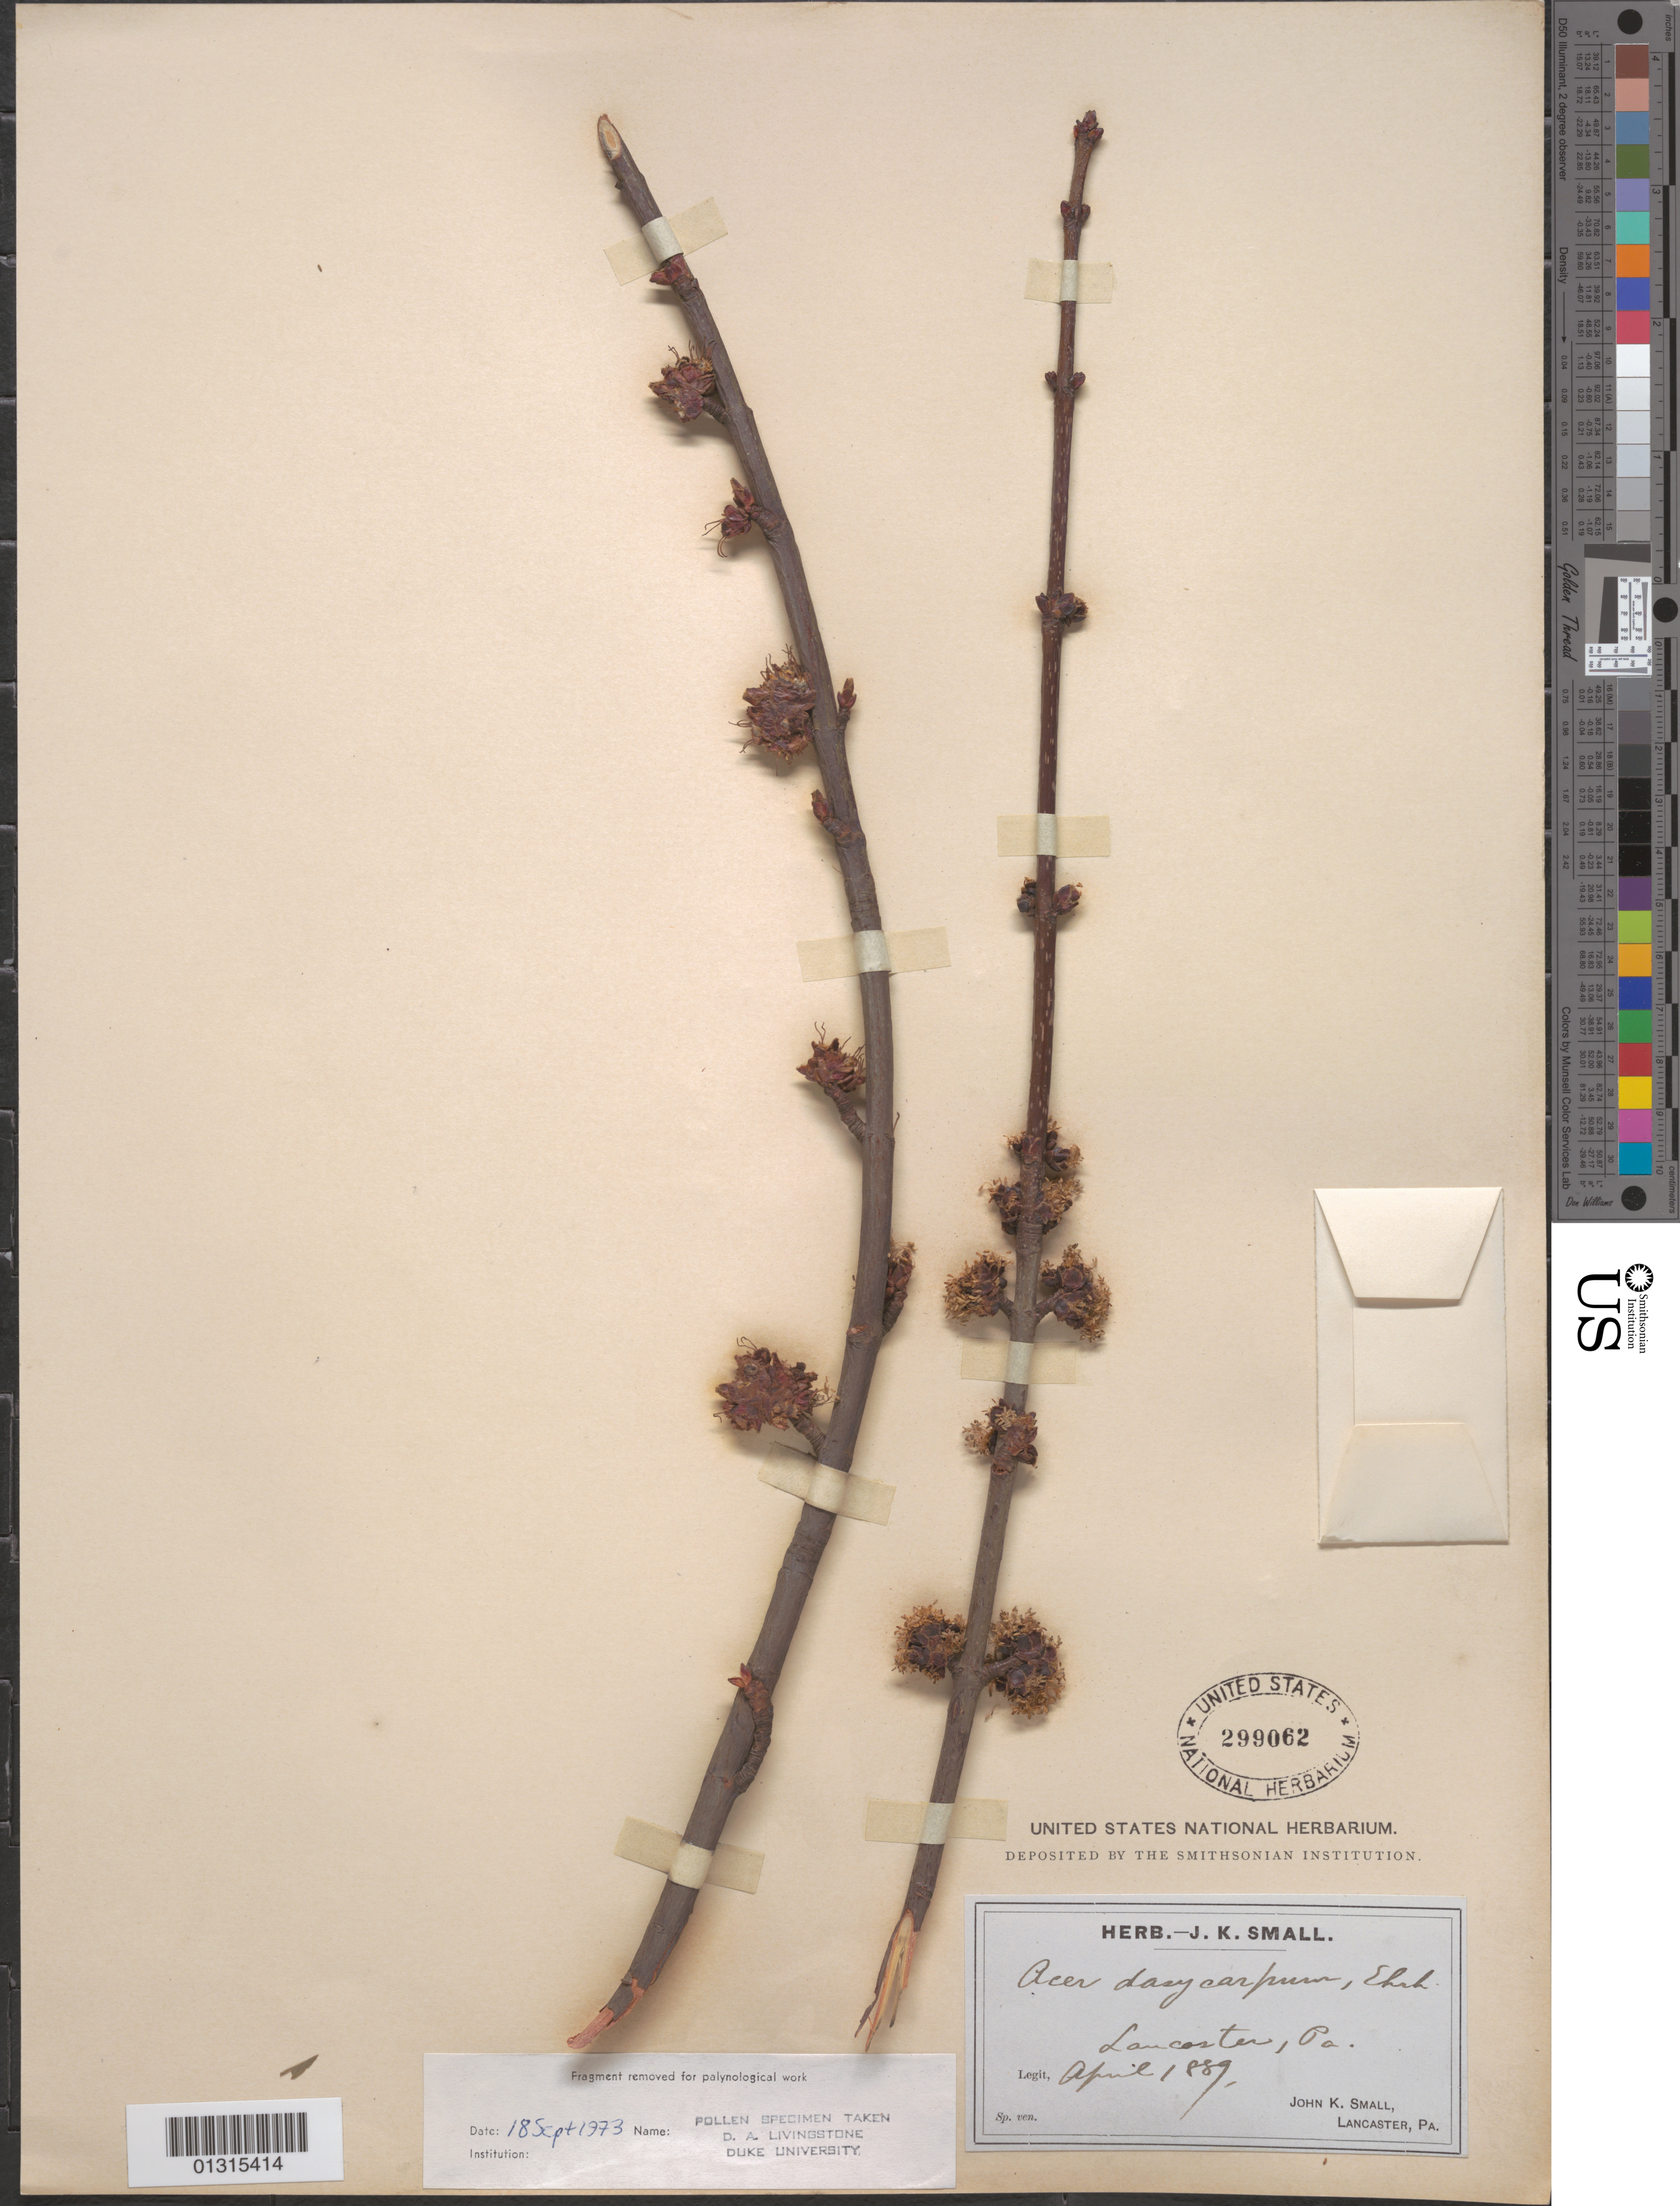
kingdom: Plantae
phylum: Tracheophyta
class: Magnoliopsida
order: Sapindales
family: Sapindaceae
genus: Acer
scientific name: Acer saccharinum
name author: L.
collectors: J. K. Small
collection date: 1889-04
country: United States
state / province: Pennsylvania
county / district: Lancaster County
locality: Lancaster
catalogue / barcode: US 299062